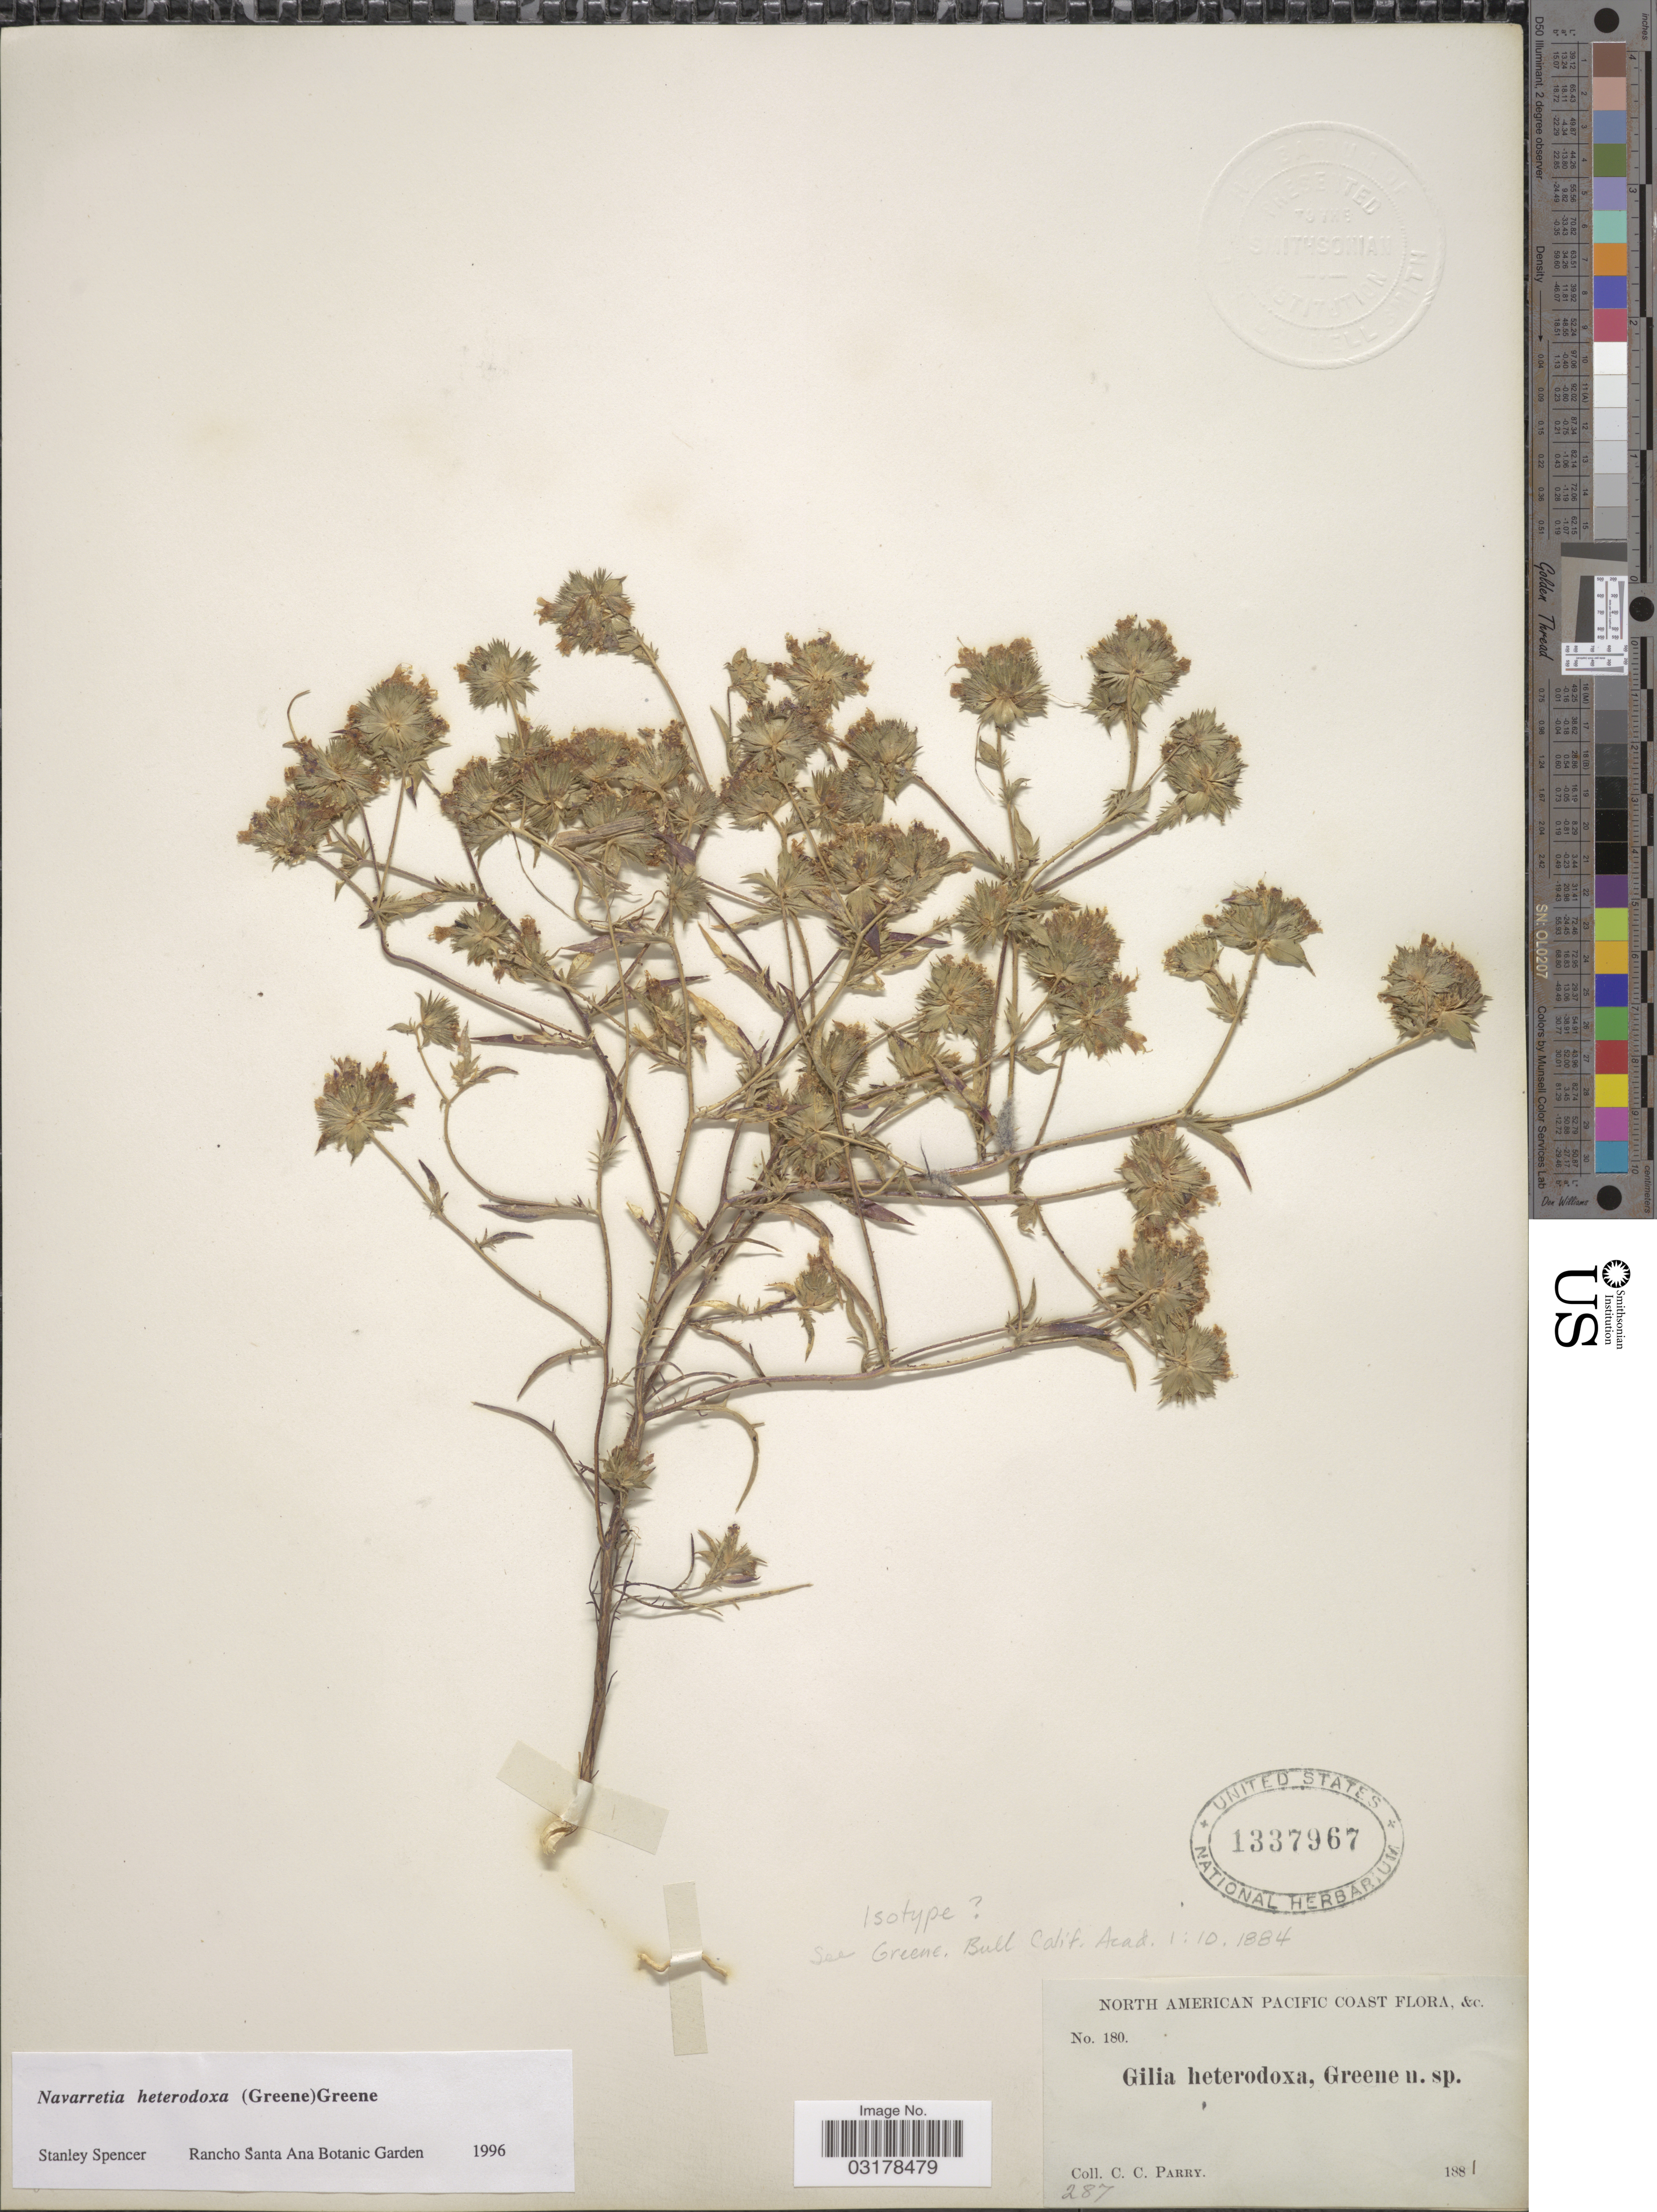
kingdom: Plantae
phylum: Tracheophyta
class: Magnoliopsida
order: Ericales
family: Polemoniaceae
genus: Navarretia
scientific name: Navarretia heterodoxa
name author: (S.W. Greene) S.W. Greene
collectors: C. C. Parry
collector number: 180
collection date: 1881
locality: North American Pacific Coast.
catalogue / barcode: US 1337967